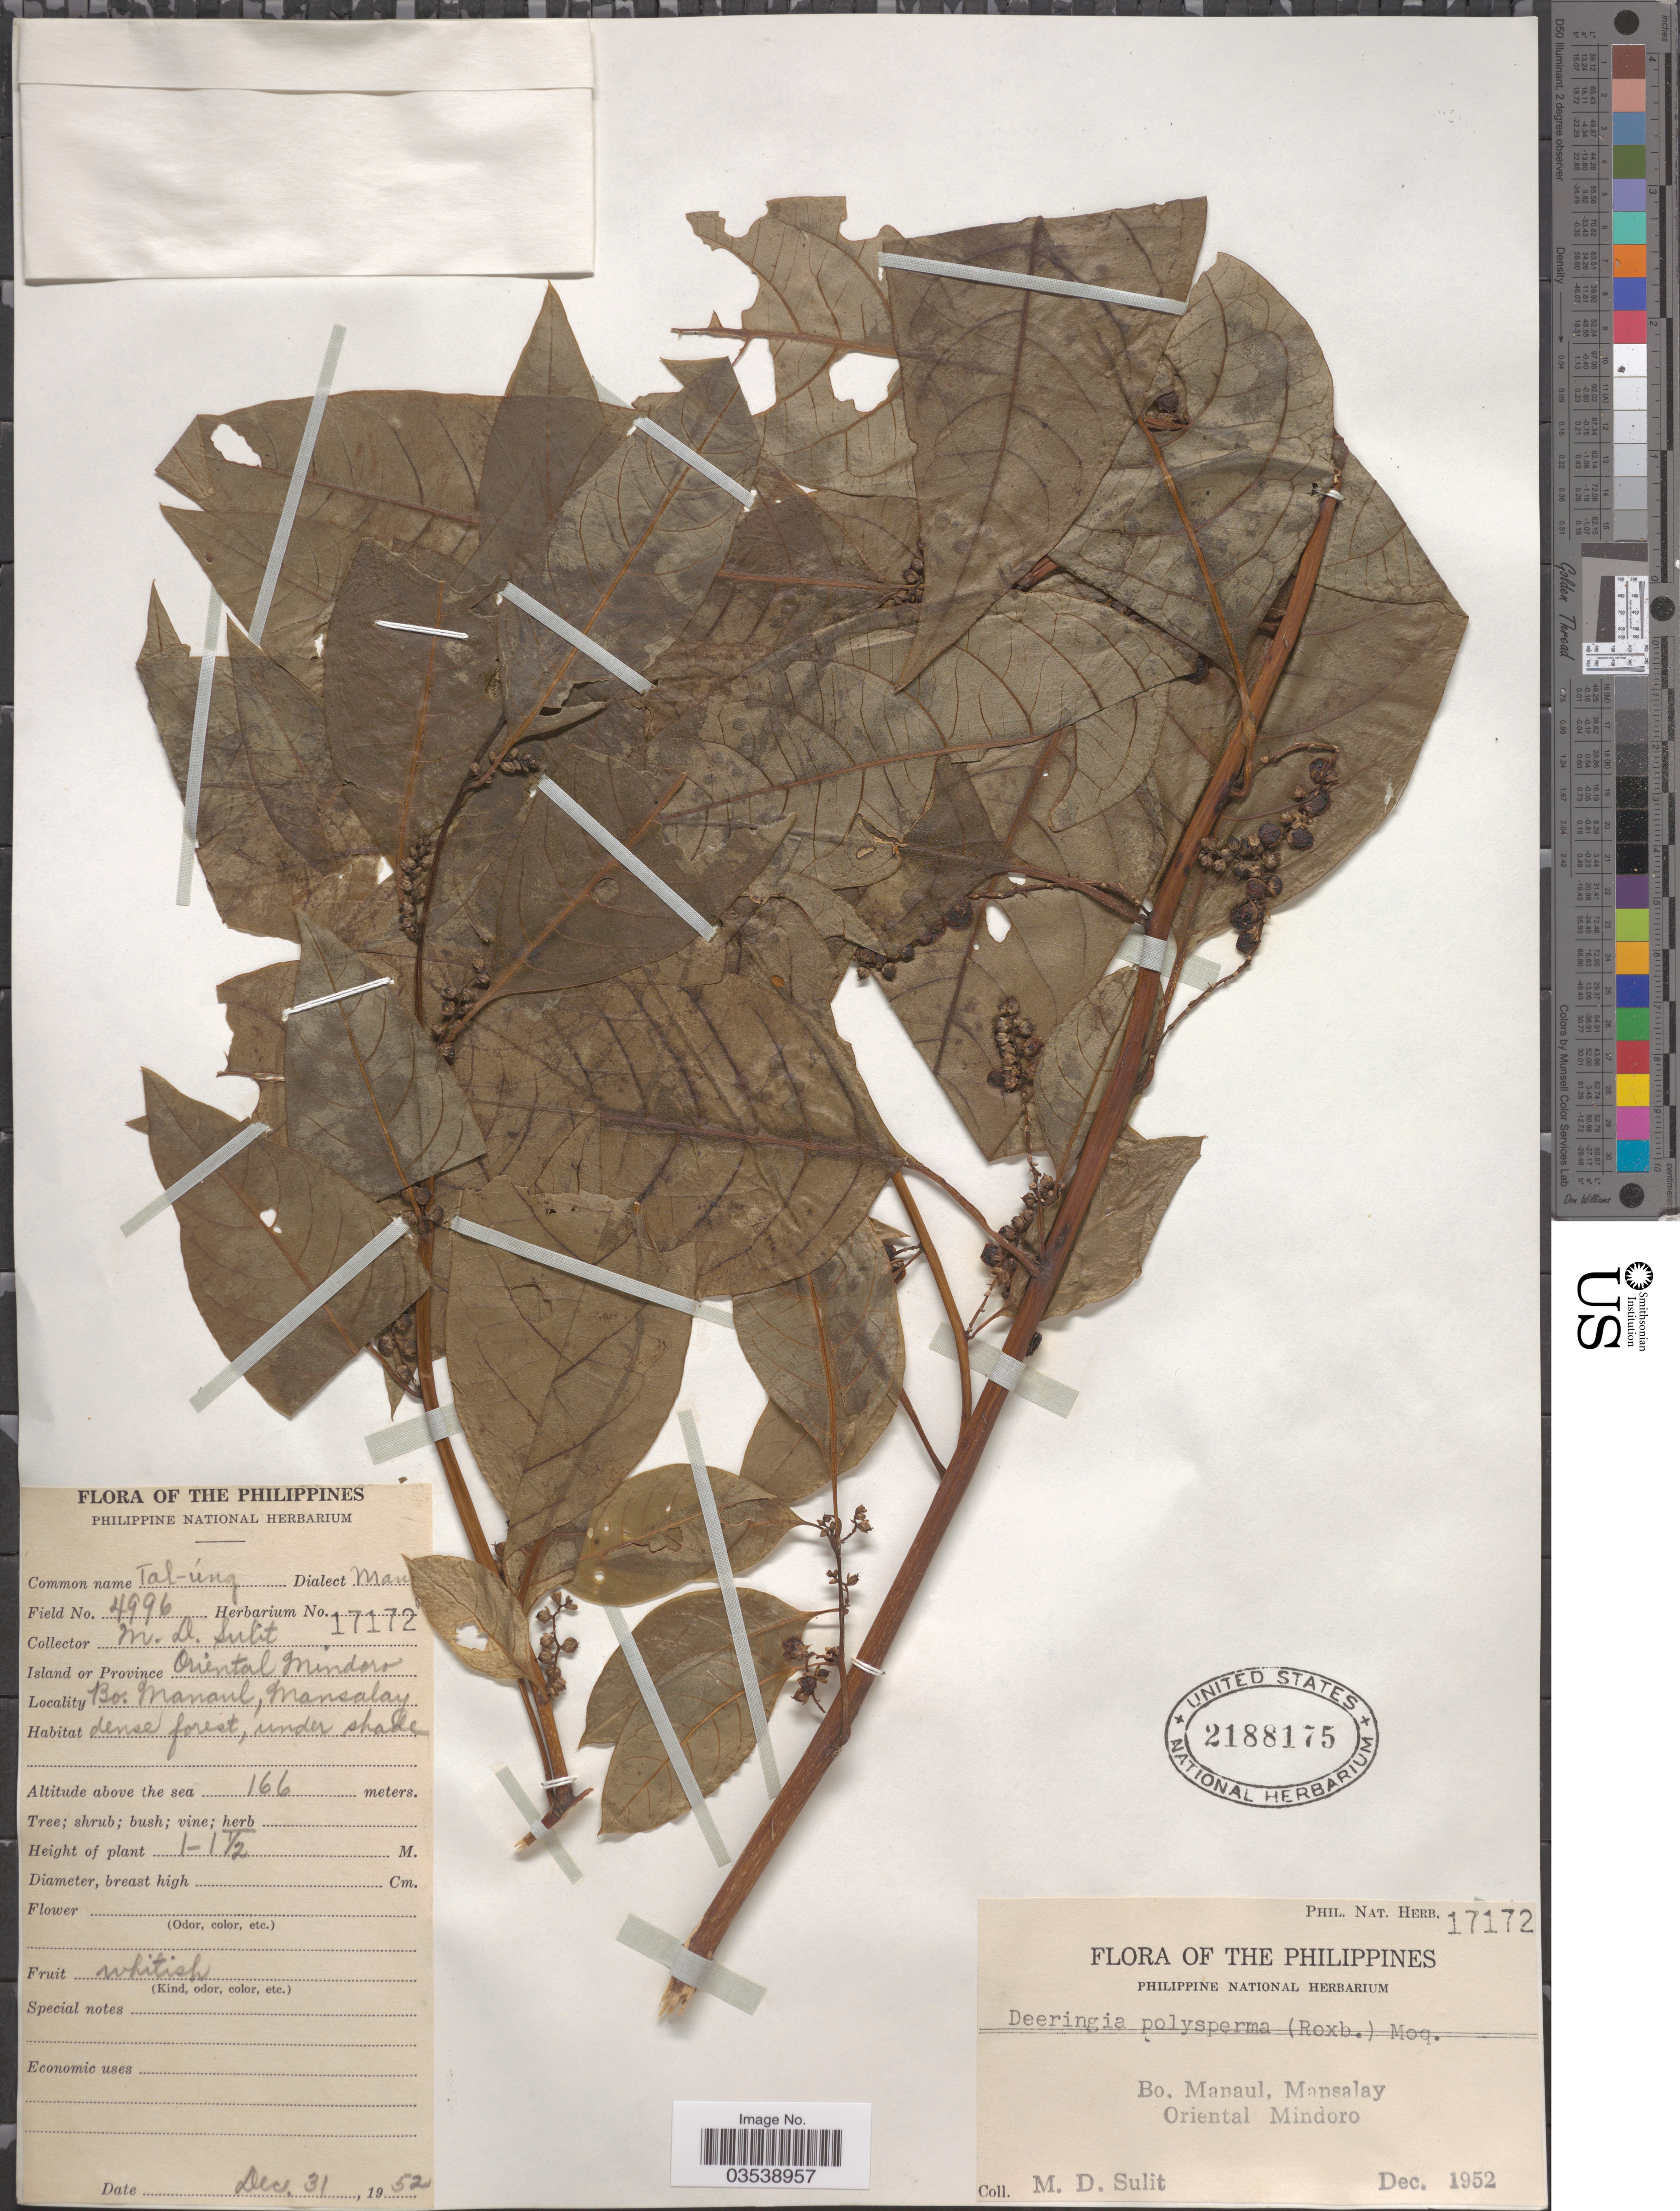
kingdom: Plantae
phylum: Tracheophyta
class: Magnoliopsida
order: Caryophyllales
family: Amaranthaceae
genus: Deeringia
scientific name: Deeringia polysperma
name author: (Roxb.) Moq.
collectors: M. Sulit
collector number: Phil. Nat. Herb. 17172/ 4996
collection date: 1952-12-31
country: Philippines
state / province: Mimaropa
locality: Bo. Manaul, Mansalay. Province Oriental Mindoro.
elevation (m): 166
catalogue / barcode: US 2188175